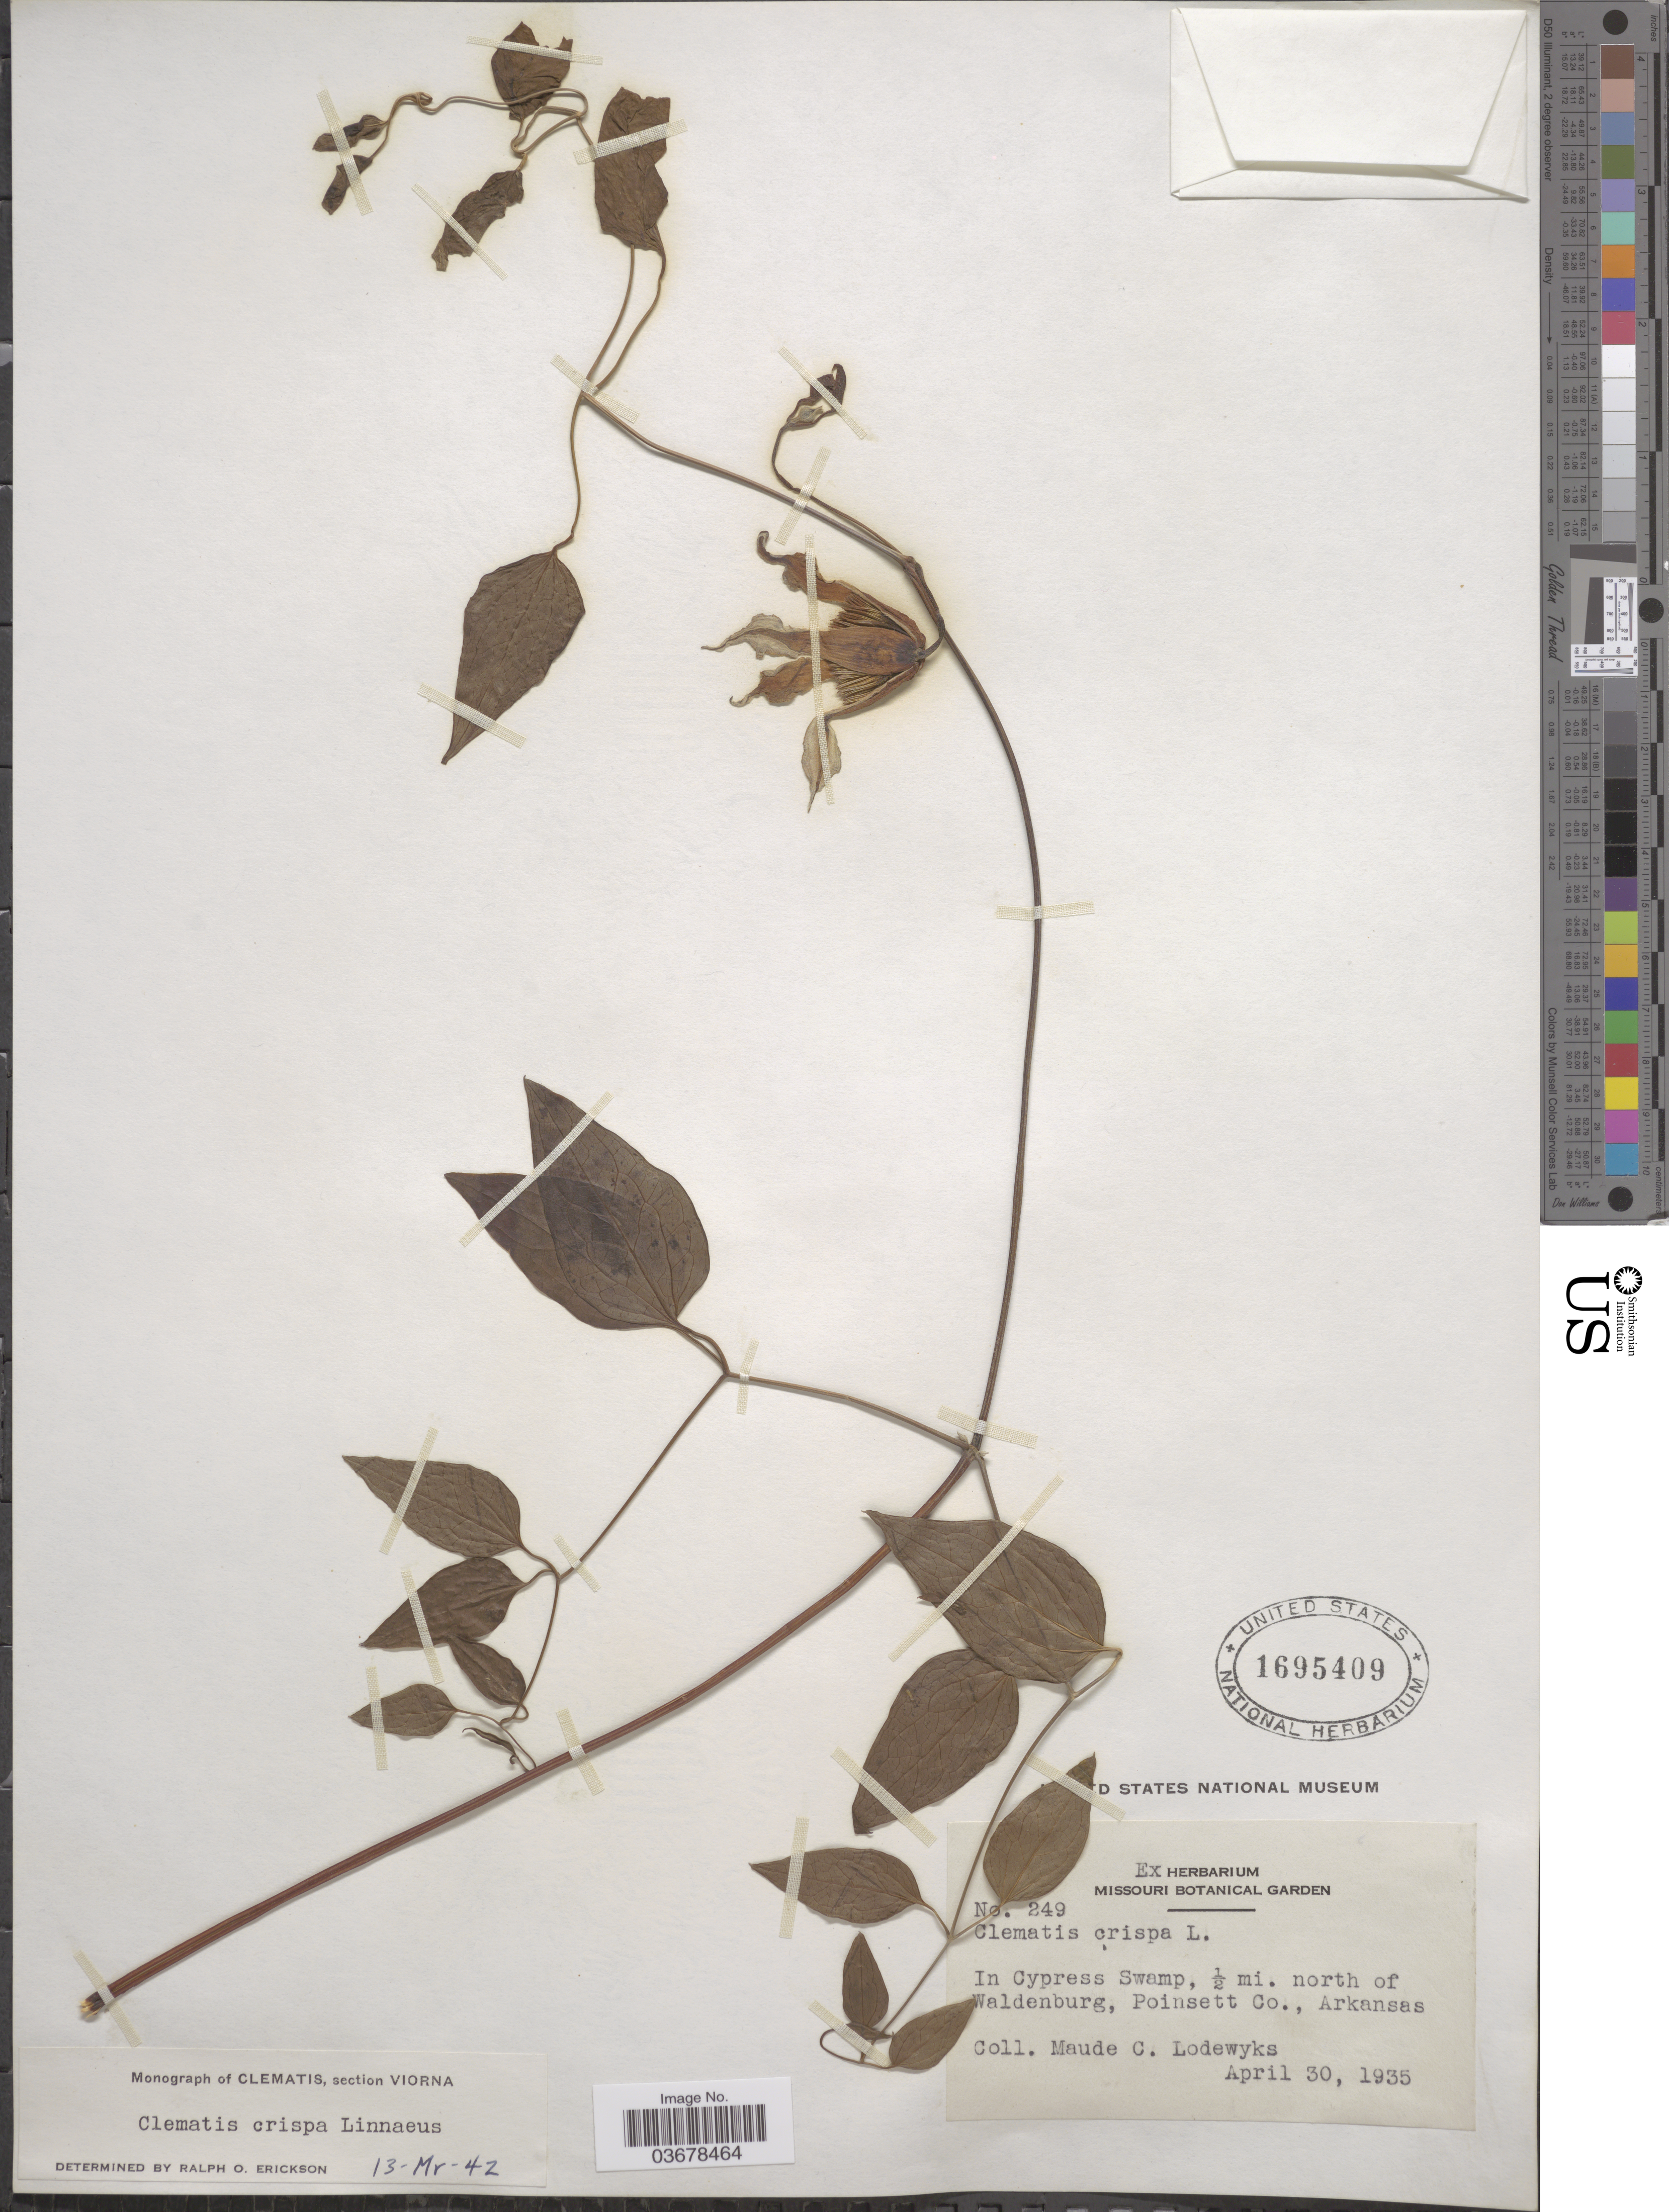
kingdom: Plantae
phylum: Tracheophyta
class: Magnoliopsida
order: Ranunculales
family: Ranunculaceae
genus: Clematis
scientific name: Clematis viorna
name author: L.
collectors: M. Lodewyks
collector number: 249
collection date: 1935-04-30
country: United States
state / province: Arkansas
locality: In Cypress Swamp, ½ mi. north of Waldenburg, Poinsett Co.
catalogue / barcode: US 1695409